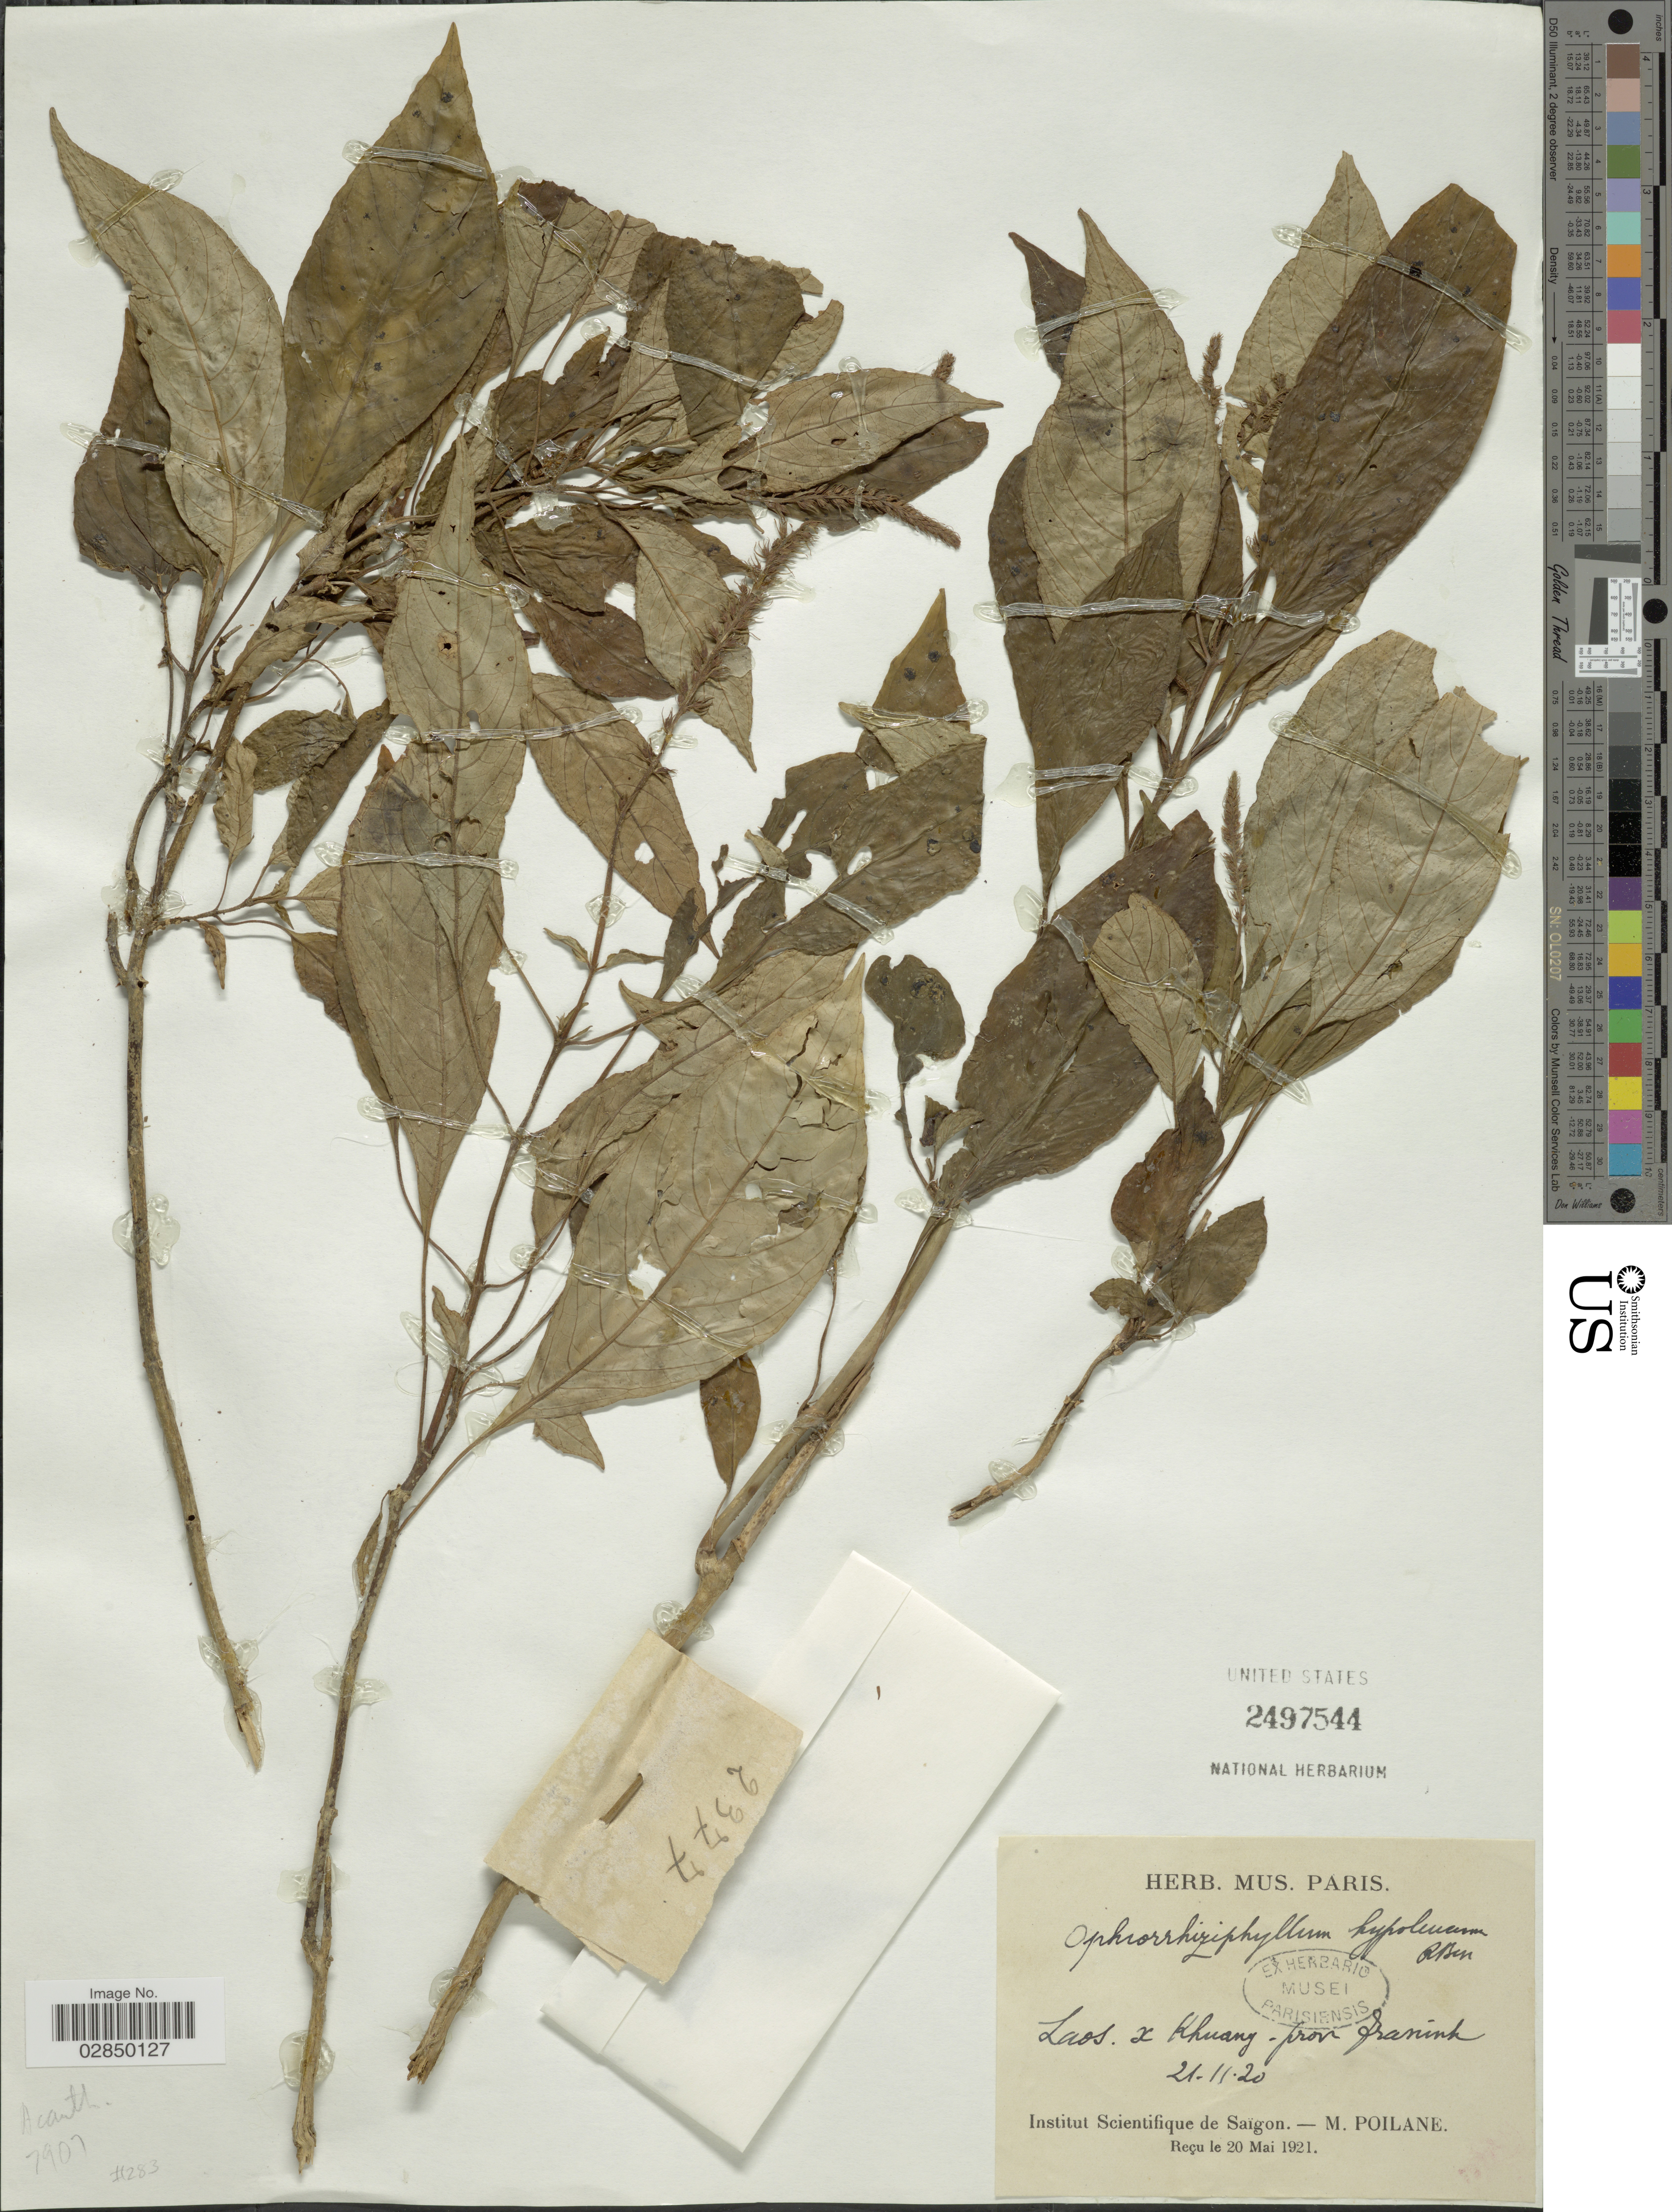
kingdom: Plantae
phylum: Tracheophyta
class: Magnoliopsida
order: Lamiales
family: Acanthaceae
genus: Ophiorrhiziphyllon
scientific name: Ophiorrhiziphyllon macrobotryum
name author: Kurz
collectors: M. Poilane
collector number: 2377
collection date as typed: Transcribed d/m/y: 21/11/20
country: Laos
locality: Khuang prov. Franinh.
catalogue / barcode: US 2497544